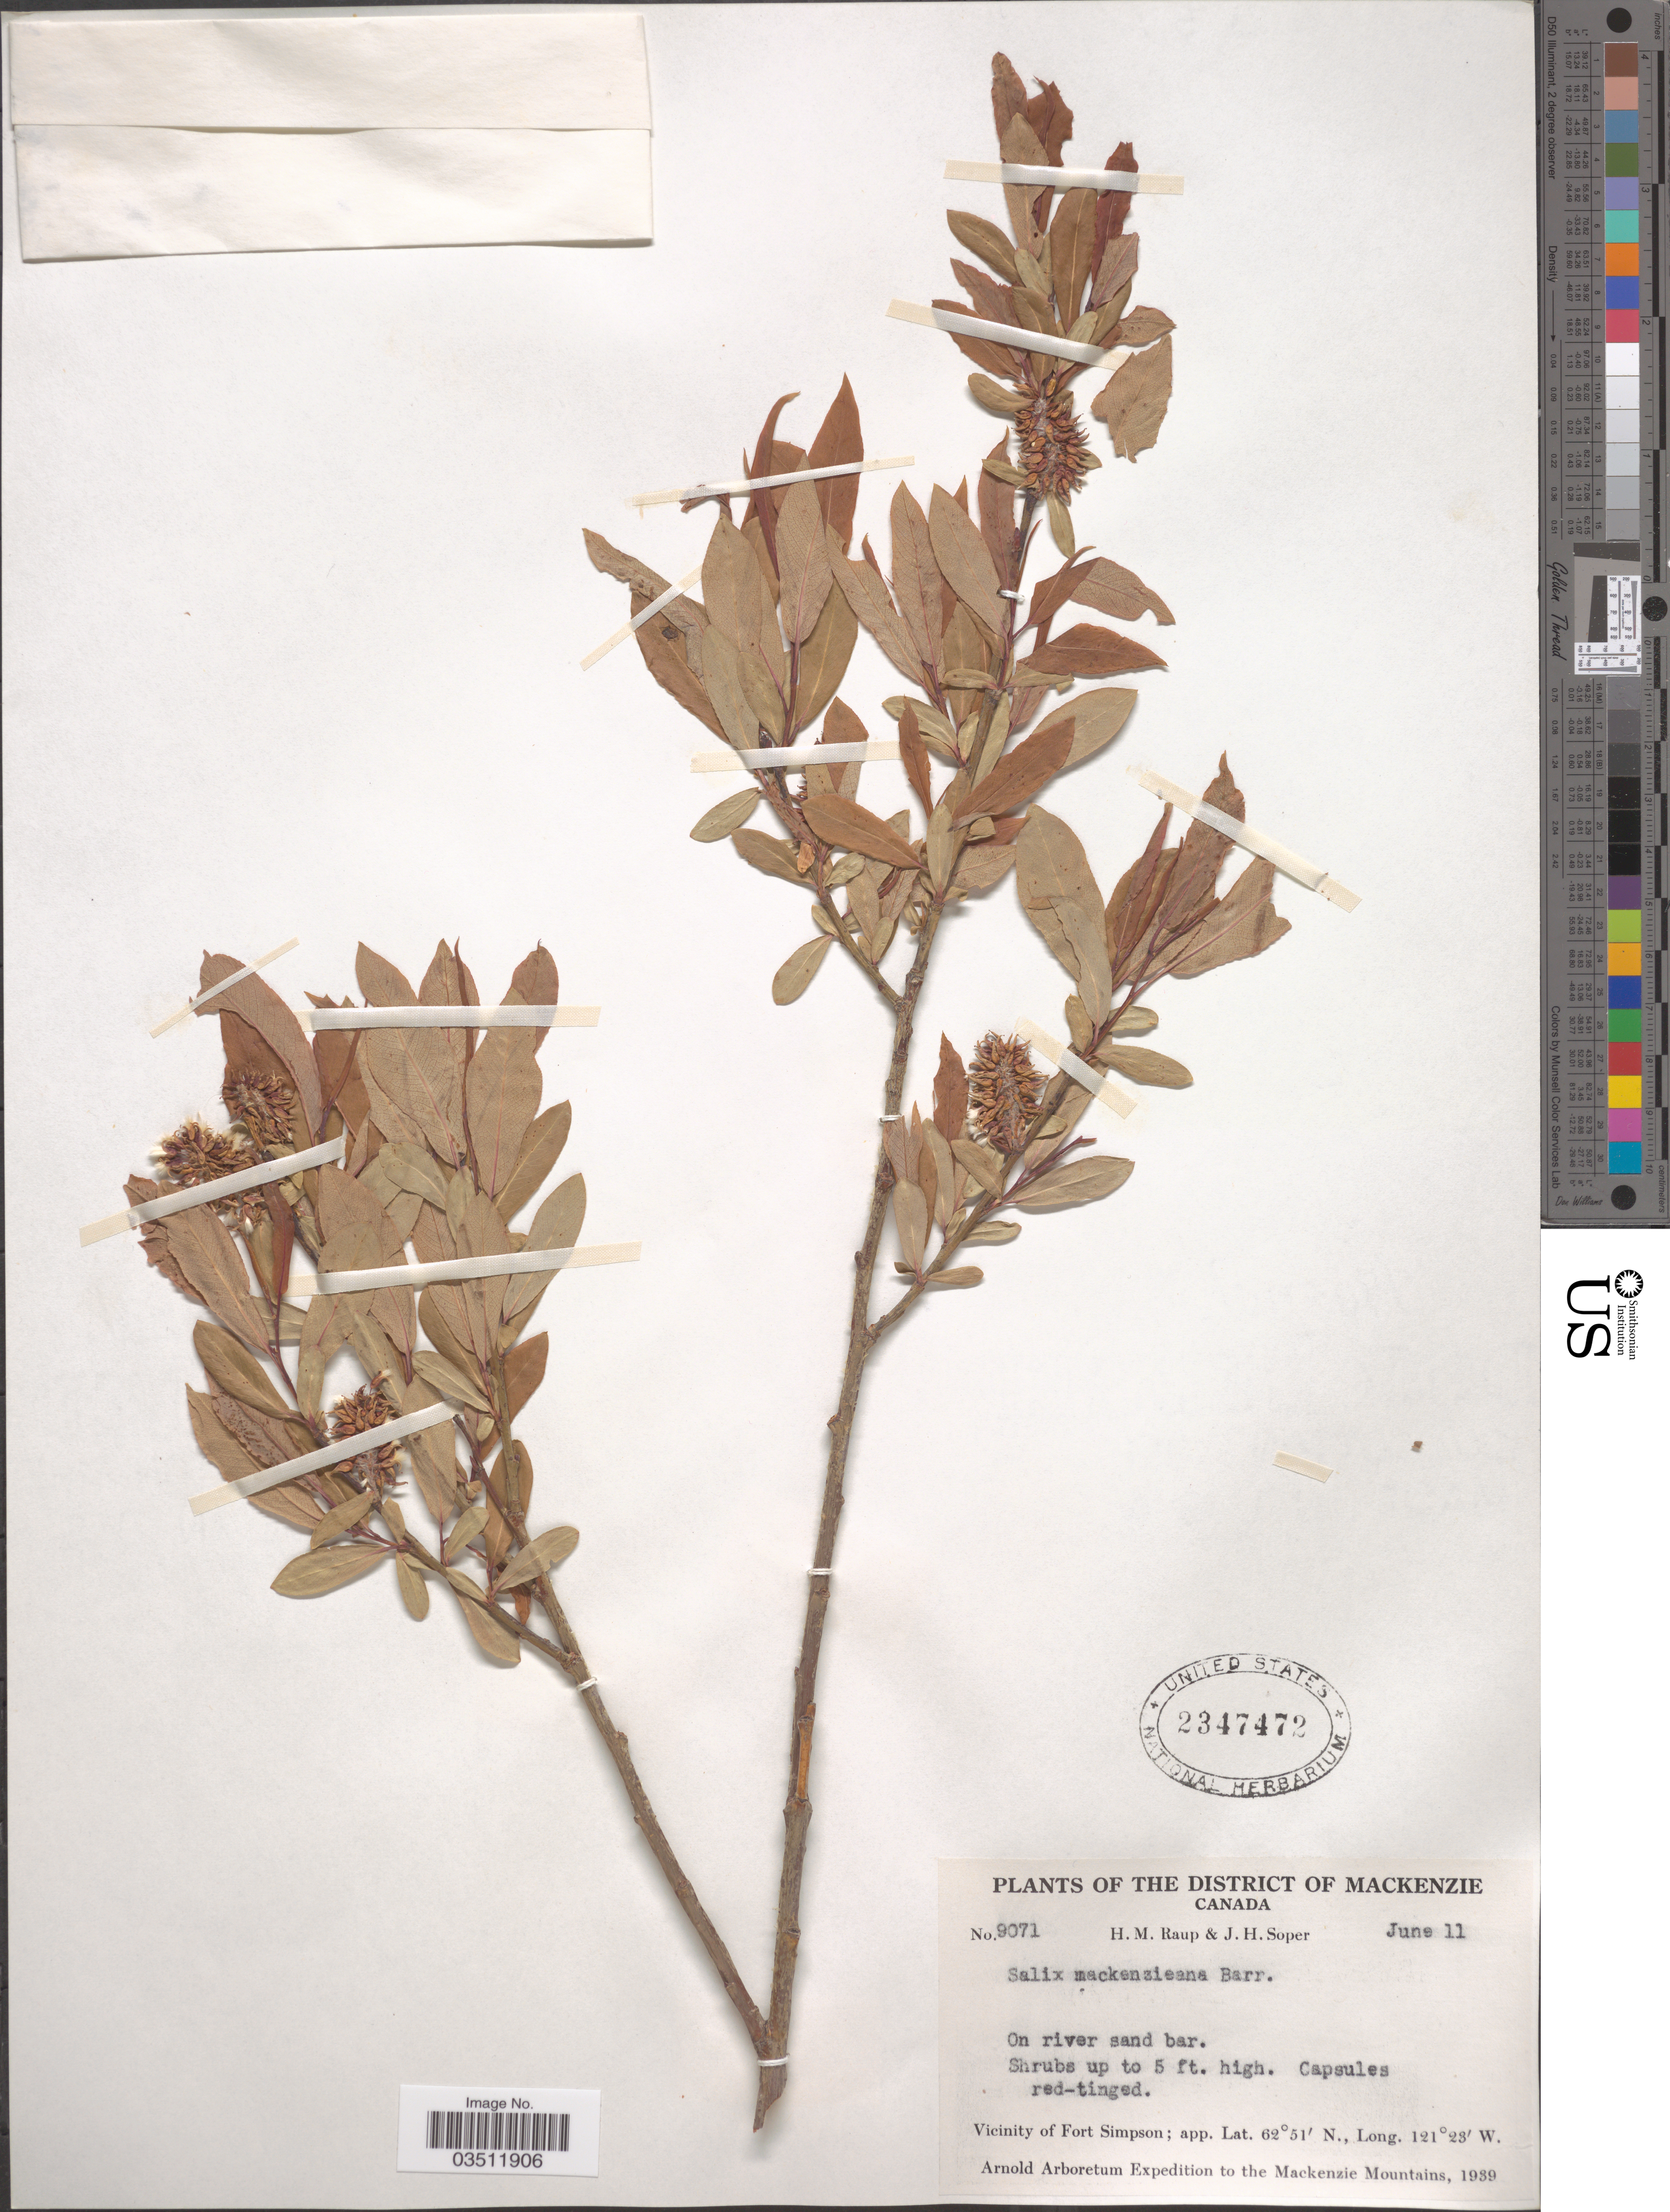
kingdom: Plantae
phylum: Tracheophyta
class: Magnoliopsida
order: Malpighiales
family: Salicaceae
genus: Salix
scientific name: Salix mackenziana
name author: (Hook.) Barratt ex Hook.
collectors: H. Raup & J. H. Soper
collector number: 9071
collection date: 1939-06-11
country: Canada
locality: The District of Mackenzie. On river sand bar. Vicinity of Fort Simpson. Mackenzie Mountains.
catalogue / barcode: US 2347472